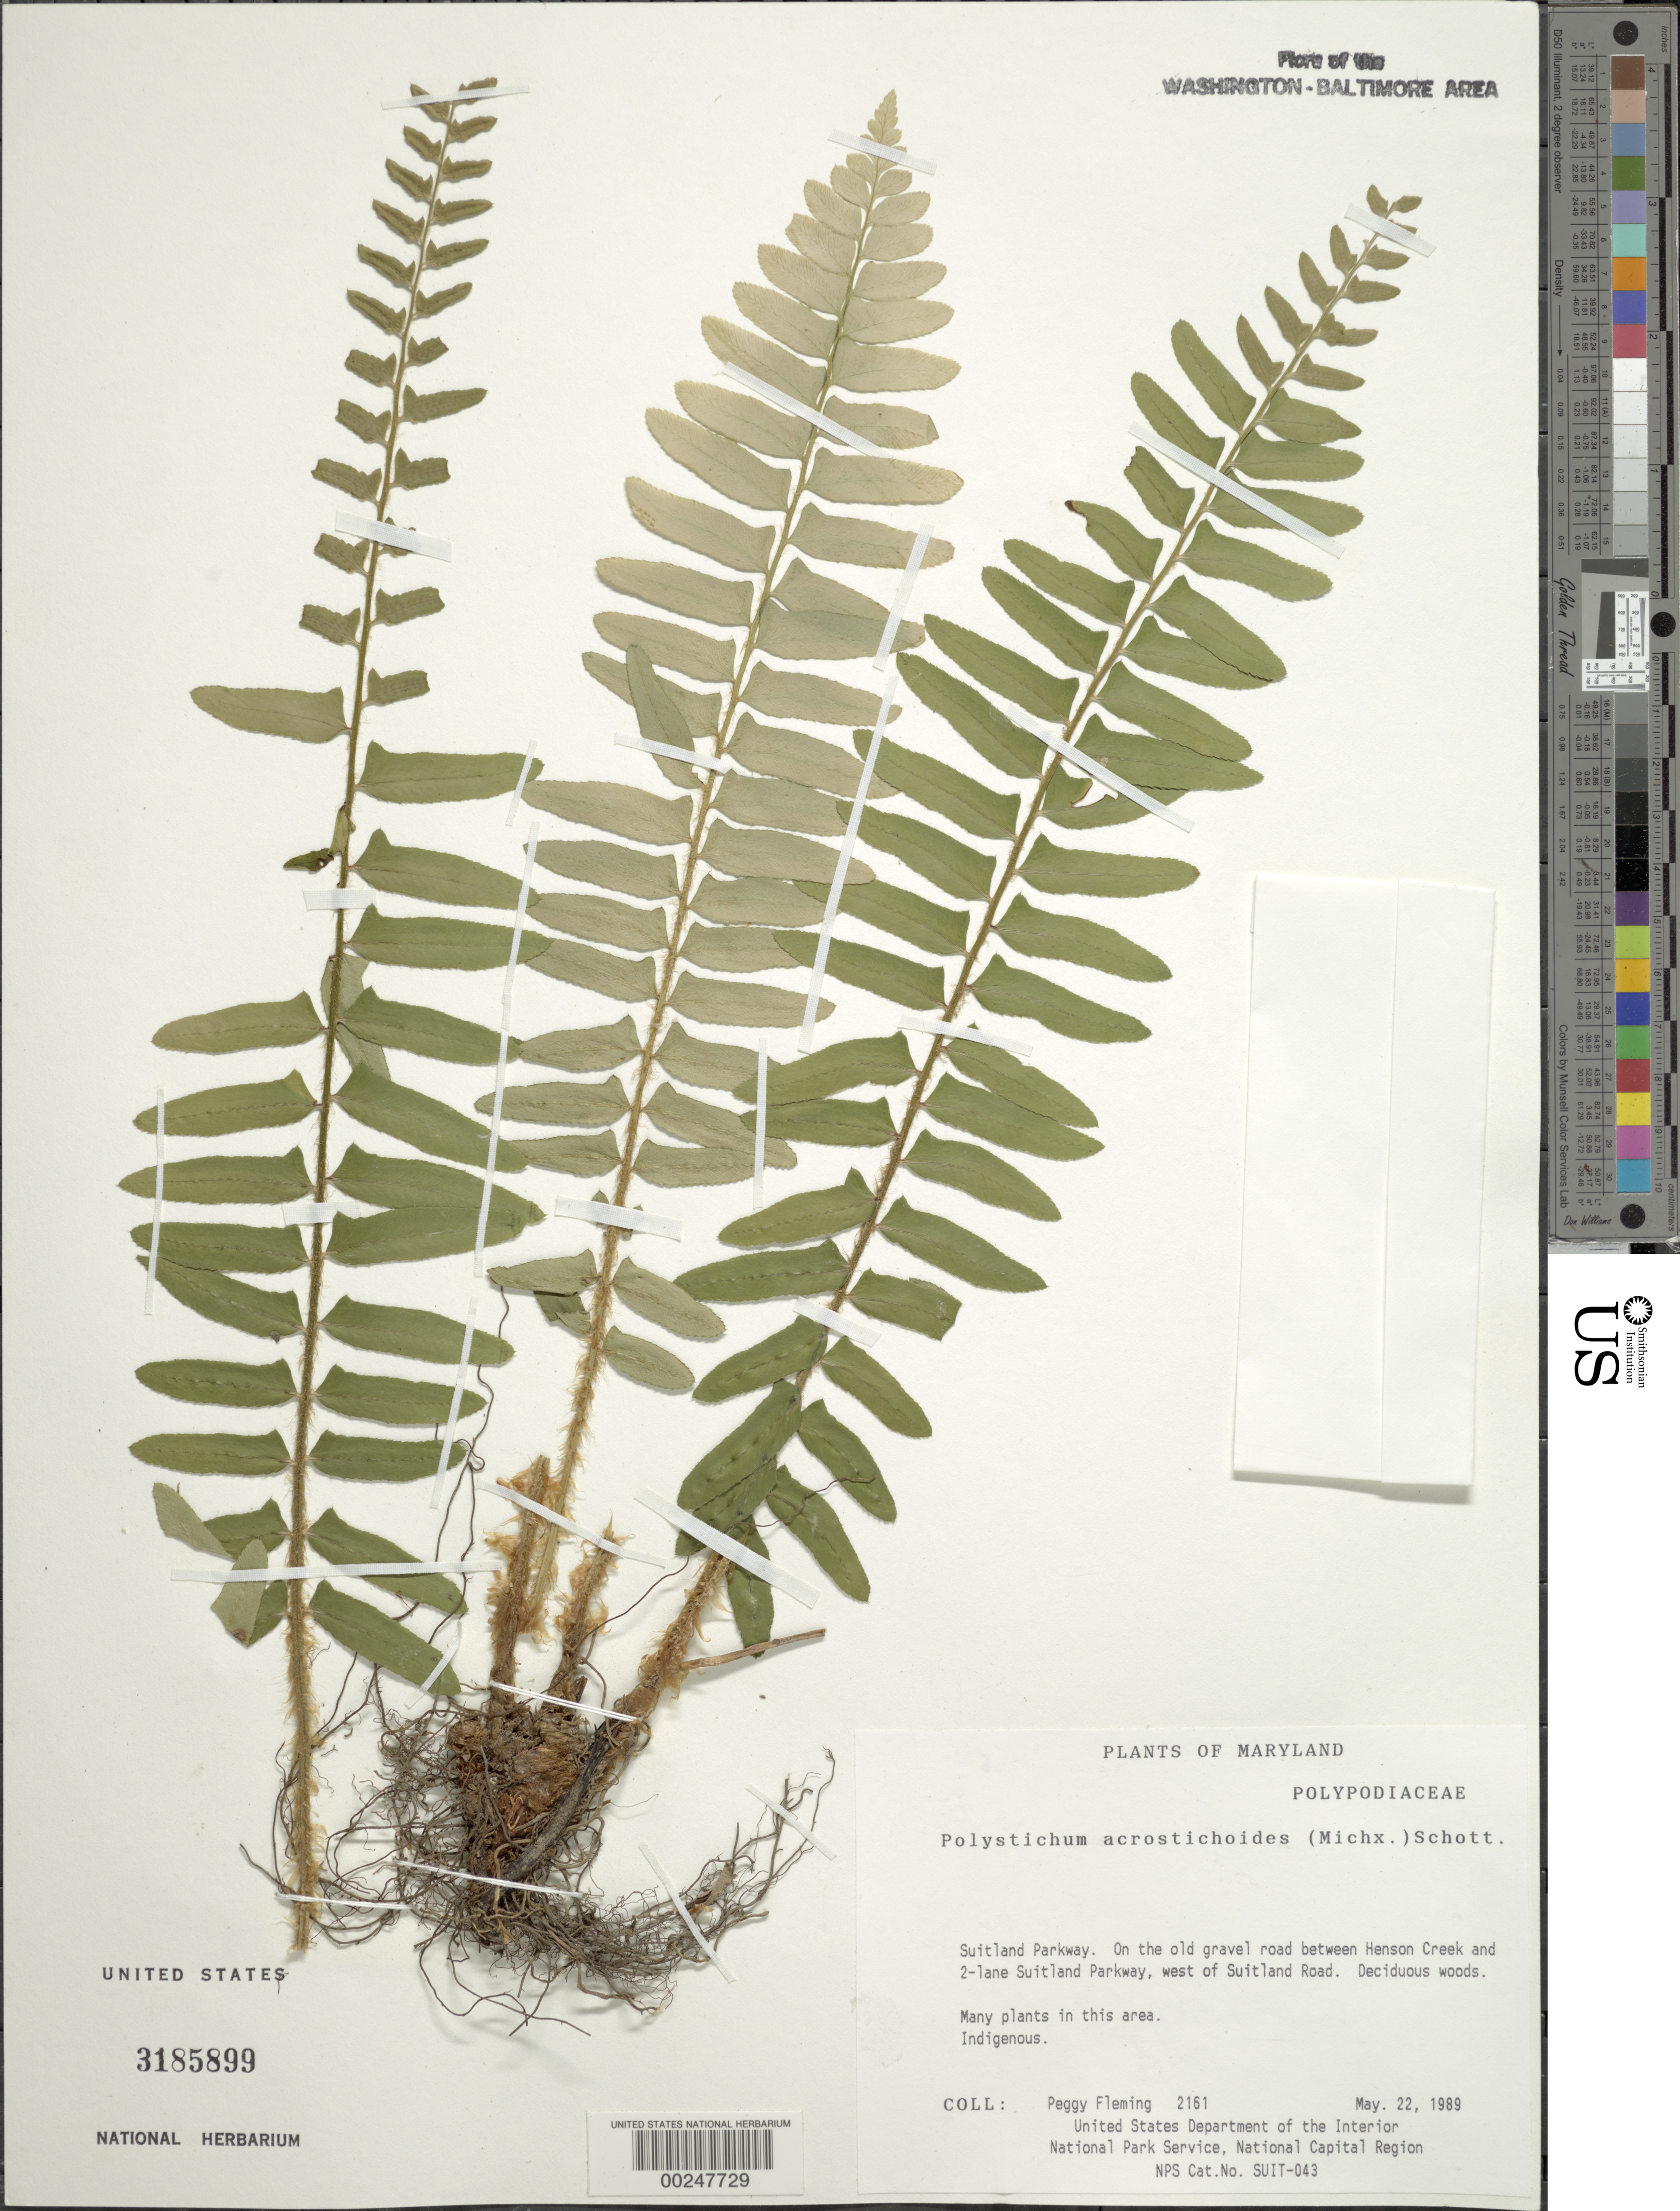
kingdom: Plantae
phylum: Tracheophyta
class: Polypodiopsida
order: Polypodiales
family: Dryopteridaceae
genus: Polystichum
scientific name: Polystichum acrostichoides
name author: (Michx.) Schott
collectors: P. Fleming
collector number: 2161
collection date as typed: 22 May 1989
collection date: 1989-05-22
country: United States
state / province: Maryland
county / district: Prince George's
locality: Suitland Parkway, W of Suitland Road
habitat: On the old gravel road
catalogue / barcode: US 3185899